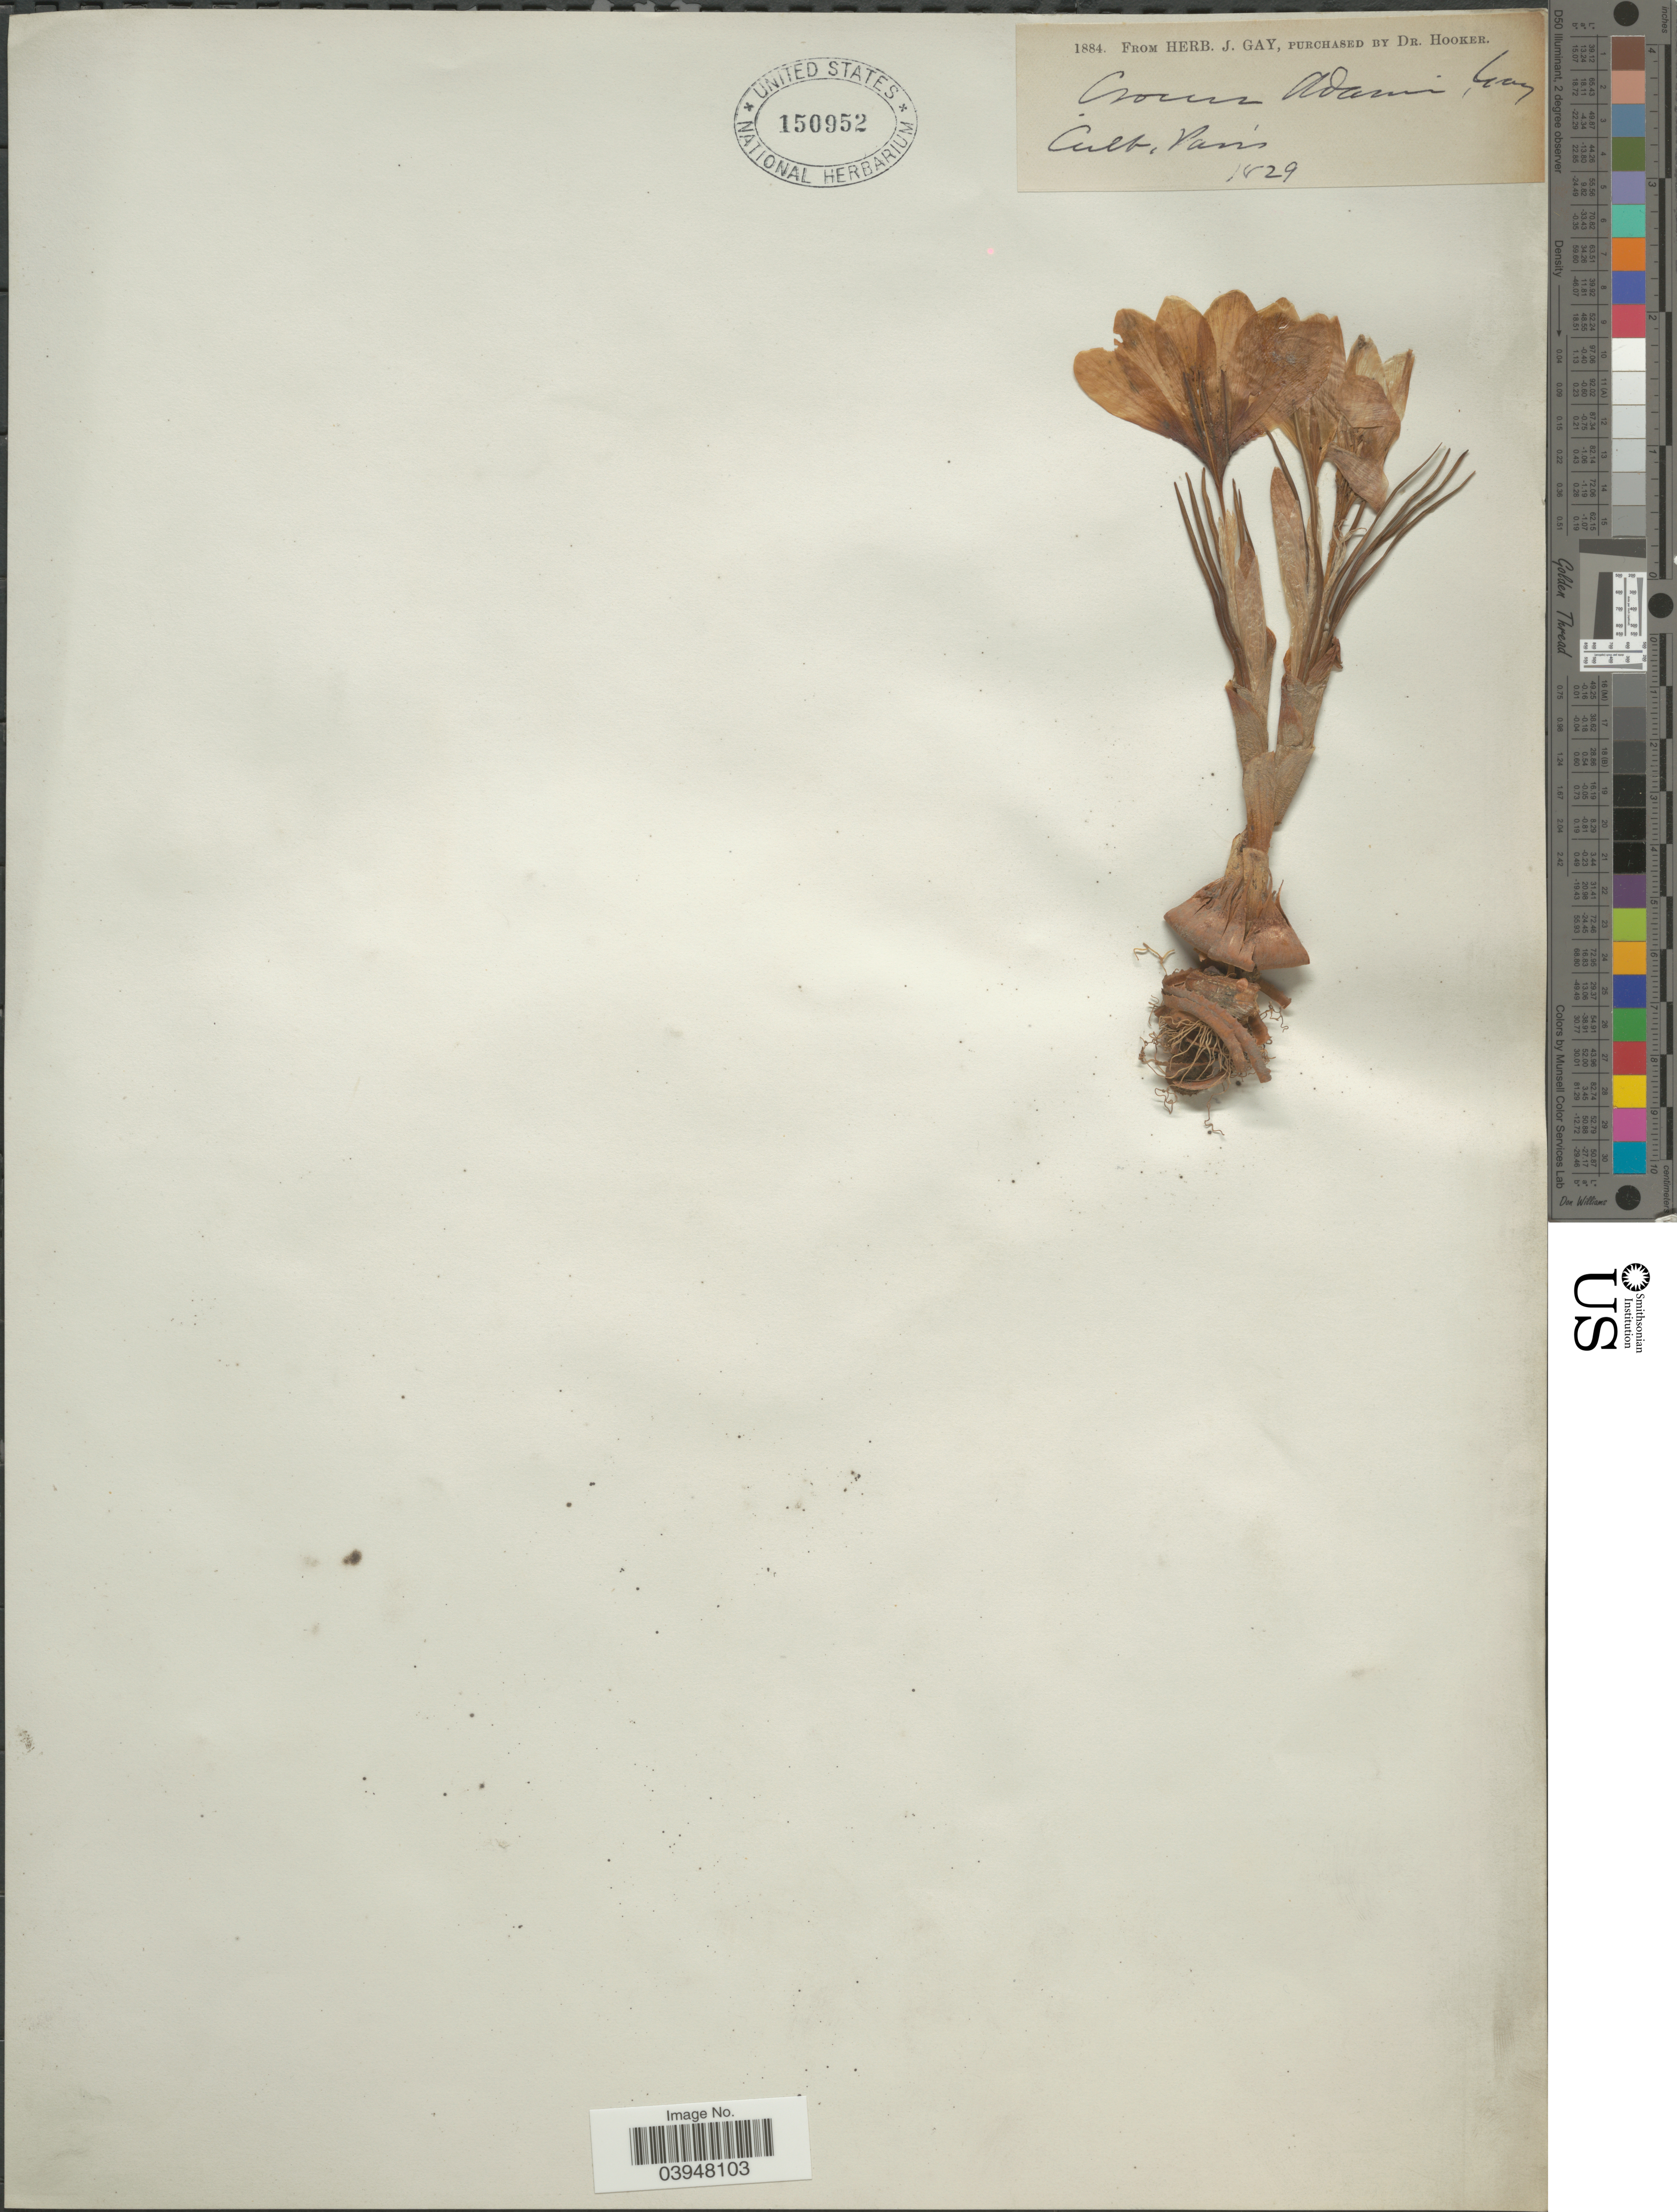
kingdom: Plantae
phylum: Tracheophyta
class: Liliopsida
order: Asparagales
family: Iridaceae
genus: Crocus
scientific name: Crocus adamii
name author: J. Gay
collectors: ex herb. J. Gay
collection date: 1829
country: France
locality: Paris.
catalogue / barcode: US 150952